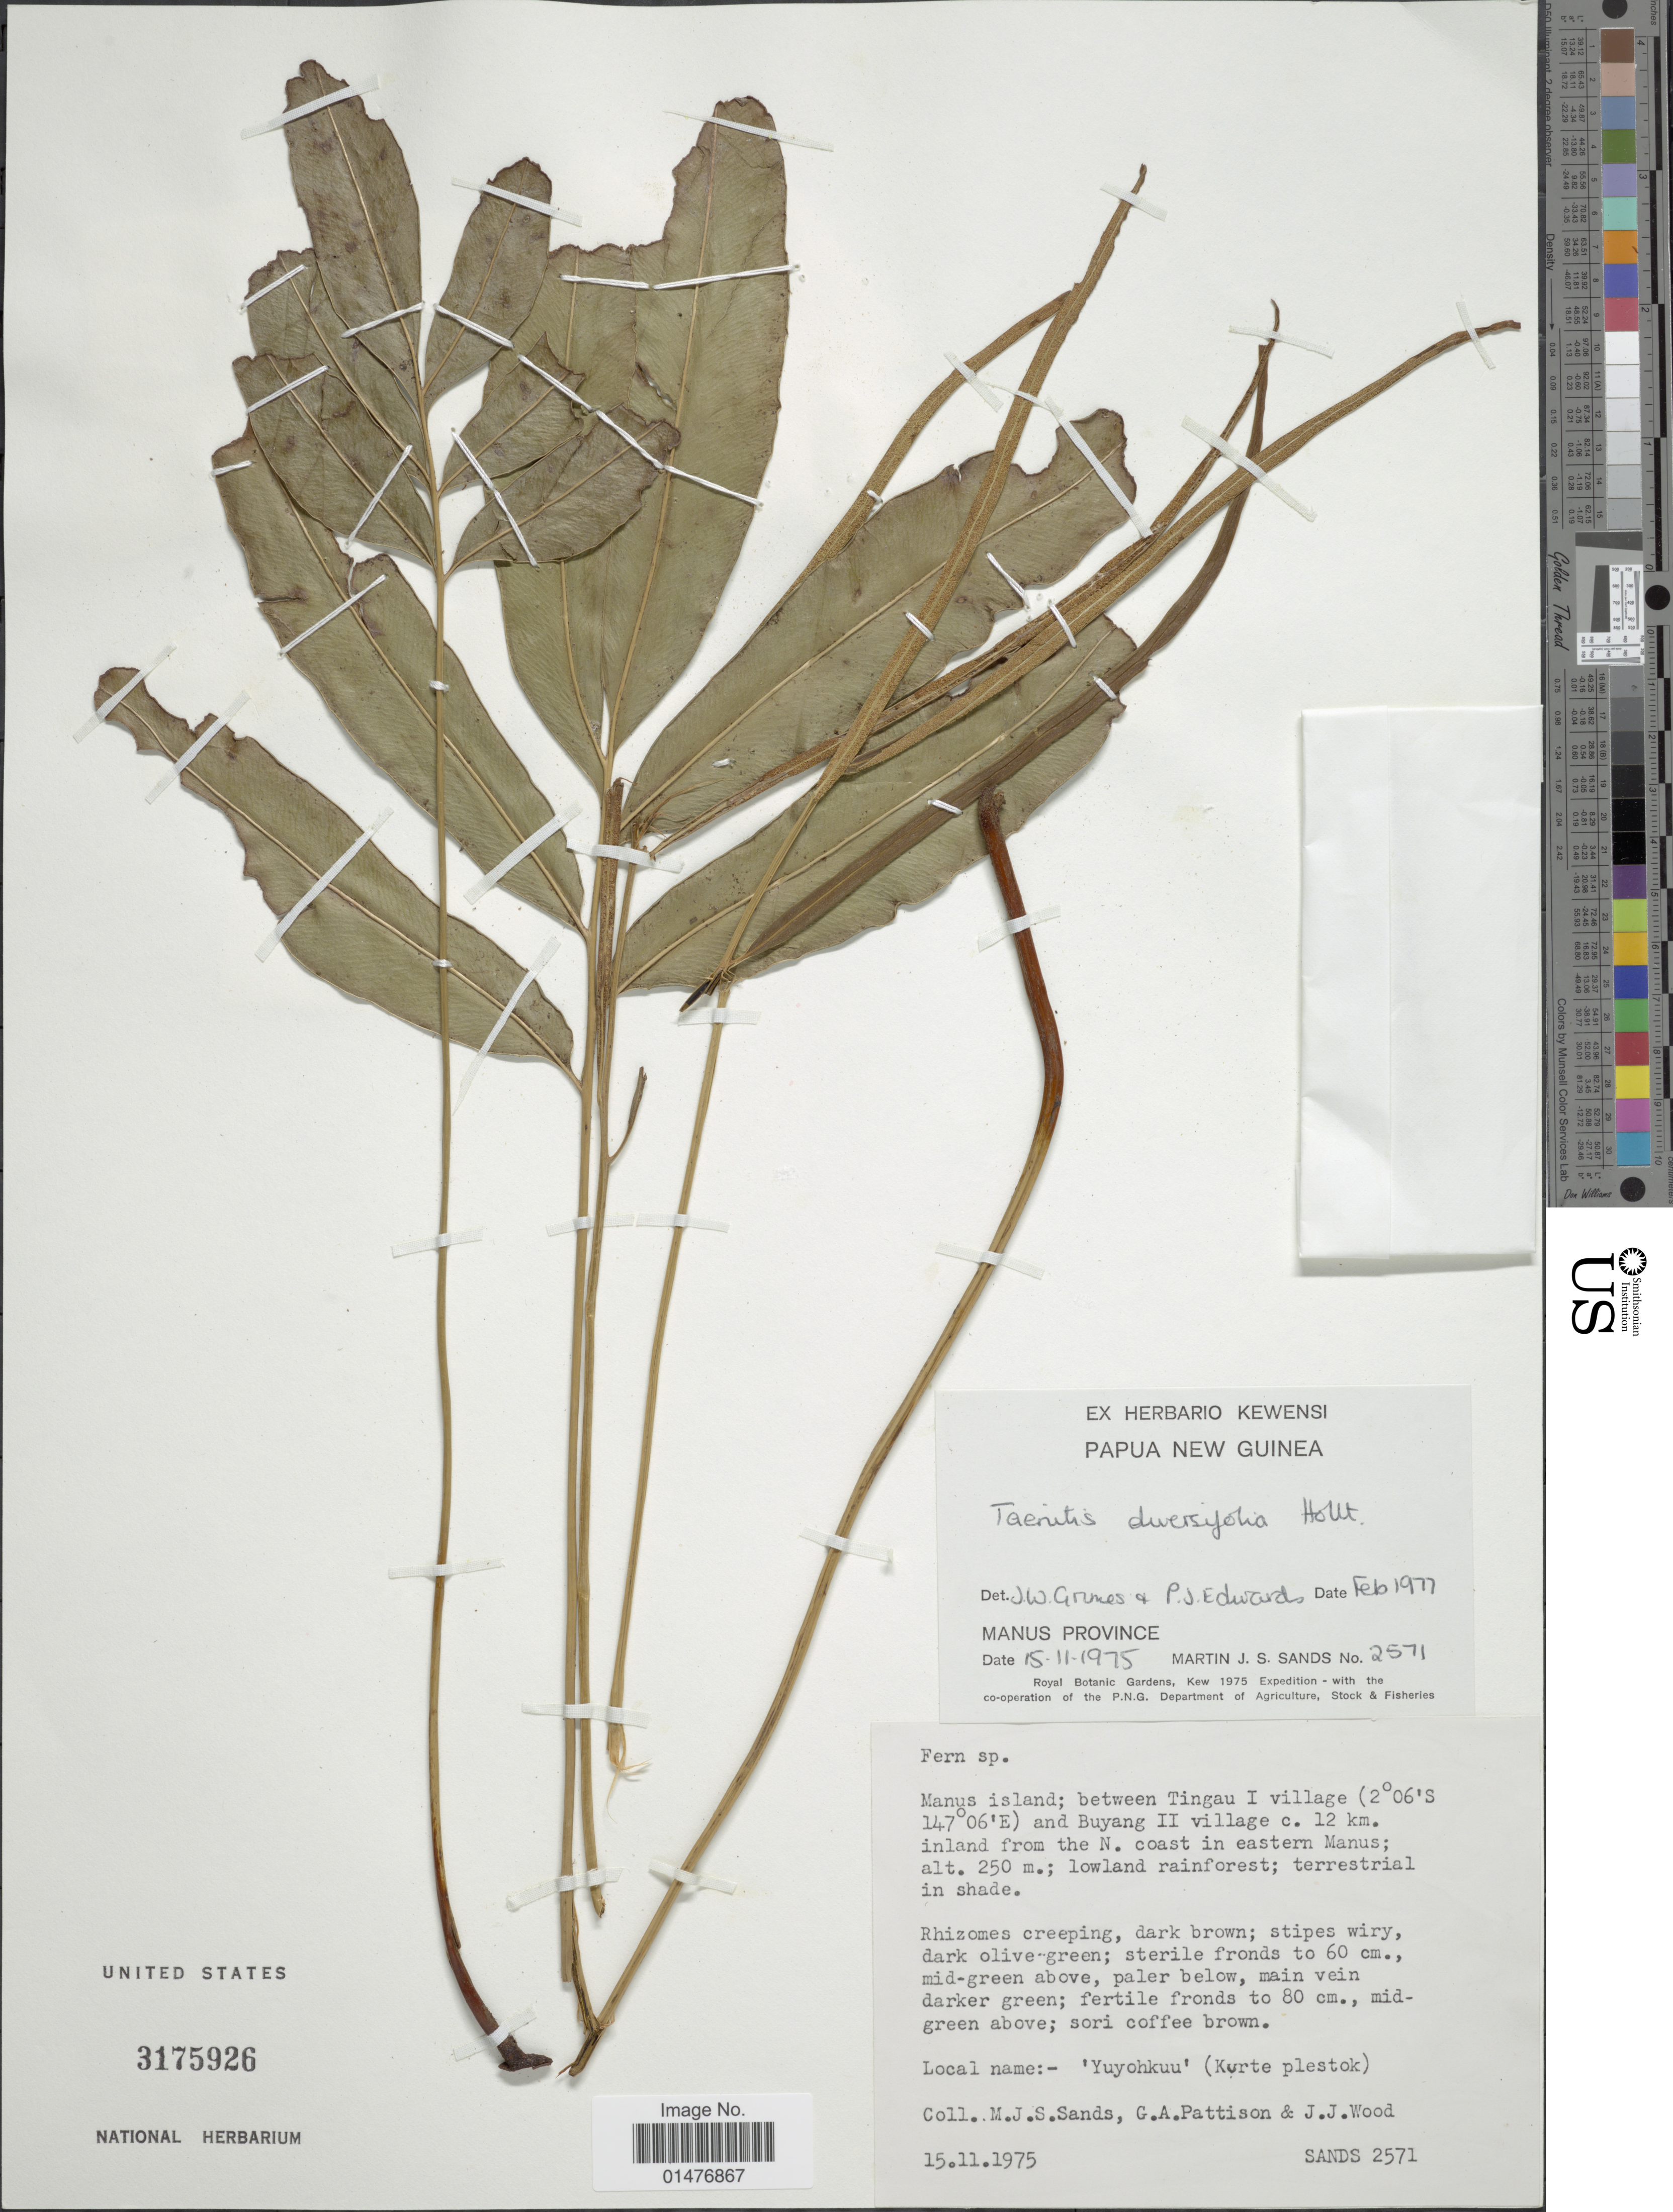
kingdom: Plantae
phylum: Tracheophyta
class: Polypodiopsida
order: Polypodiales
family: Pteridaceae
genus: Taenitis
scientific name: Taenitis diversifolia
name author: Holttum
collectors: M. Sands, G. Pattison & J. Wood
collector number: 2571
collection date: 1975-11-15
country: Papua New Guinea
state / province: Manus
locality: Between tingau I Village and Buyang II village c. 12 km. inland from the N. coast in eastern manus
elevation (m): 250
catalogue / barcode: US 3175926